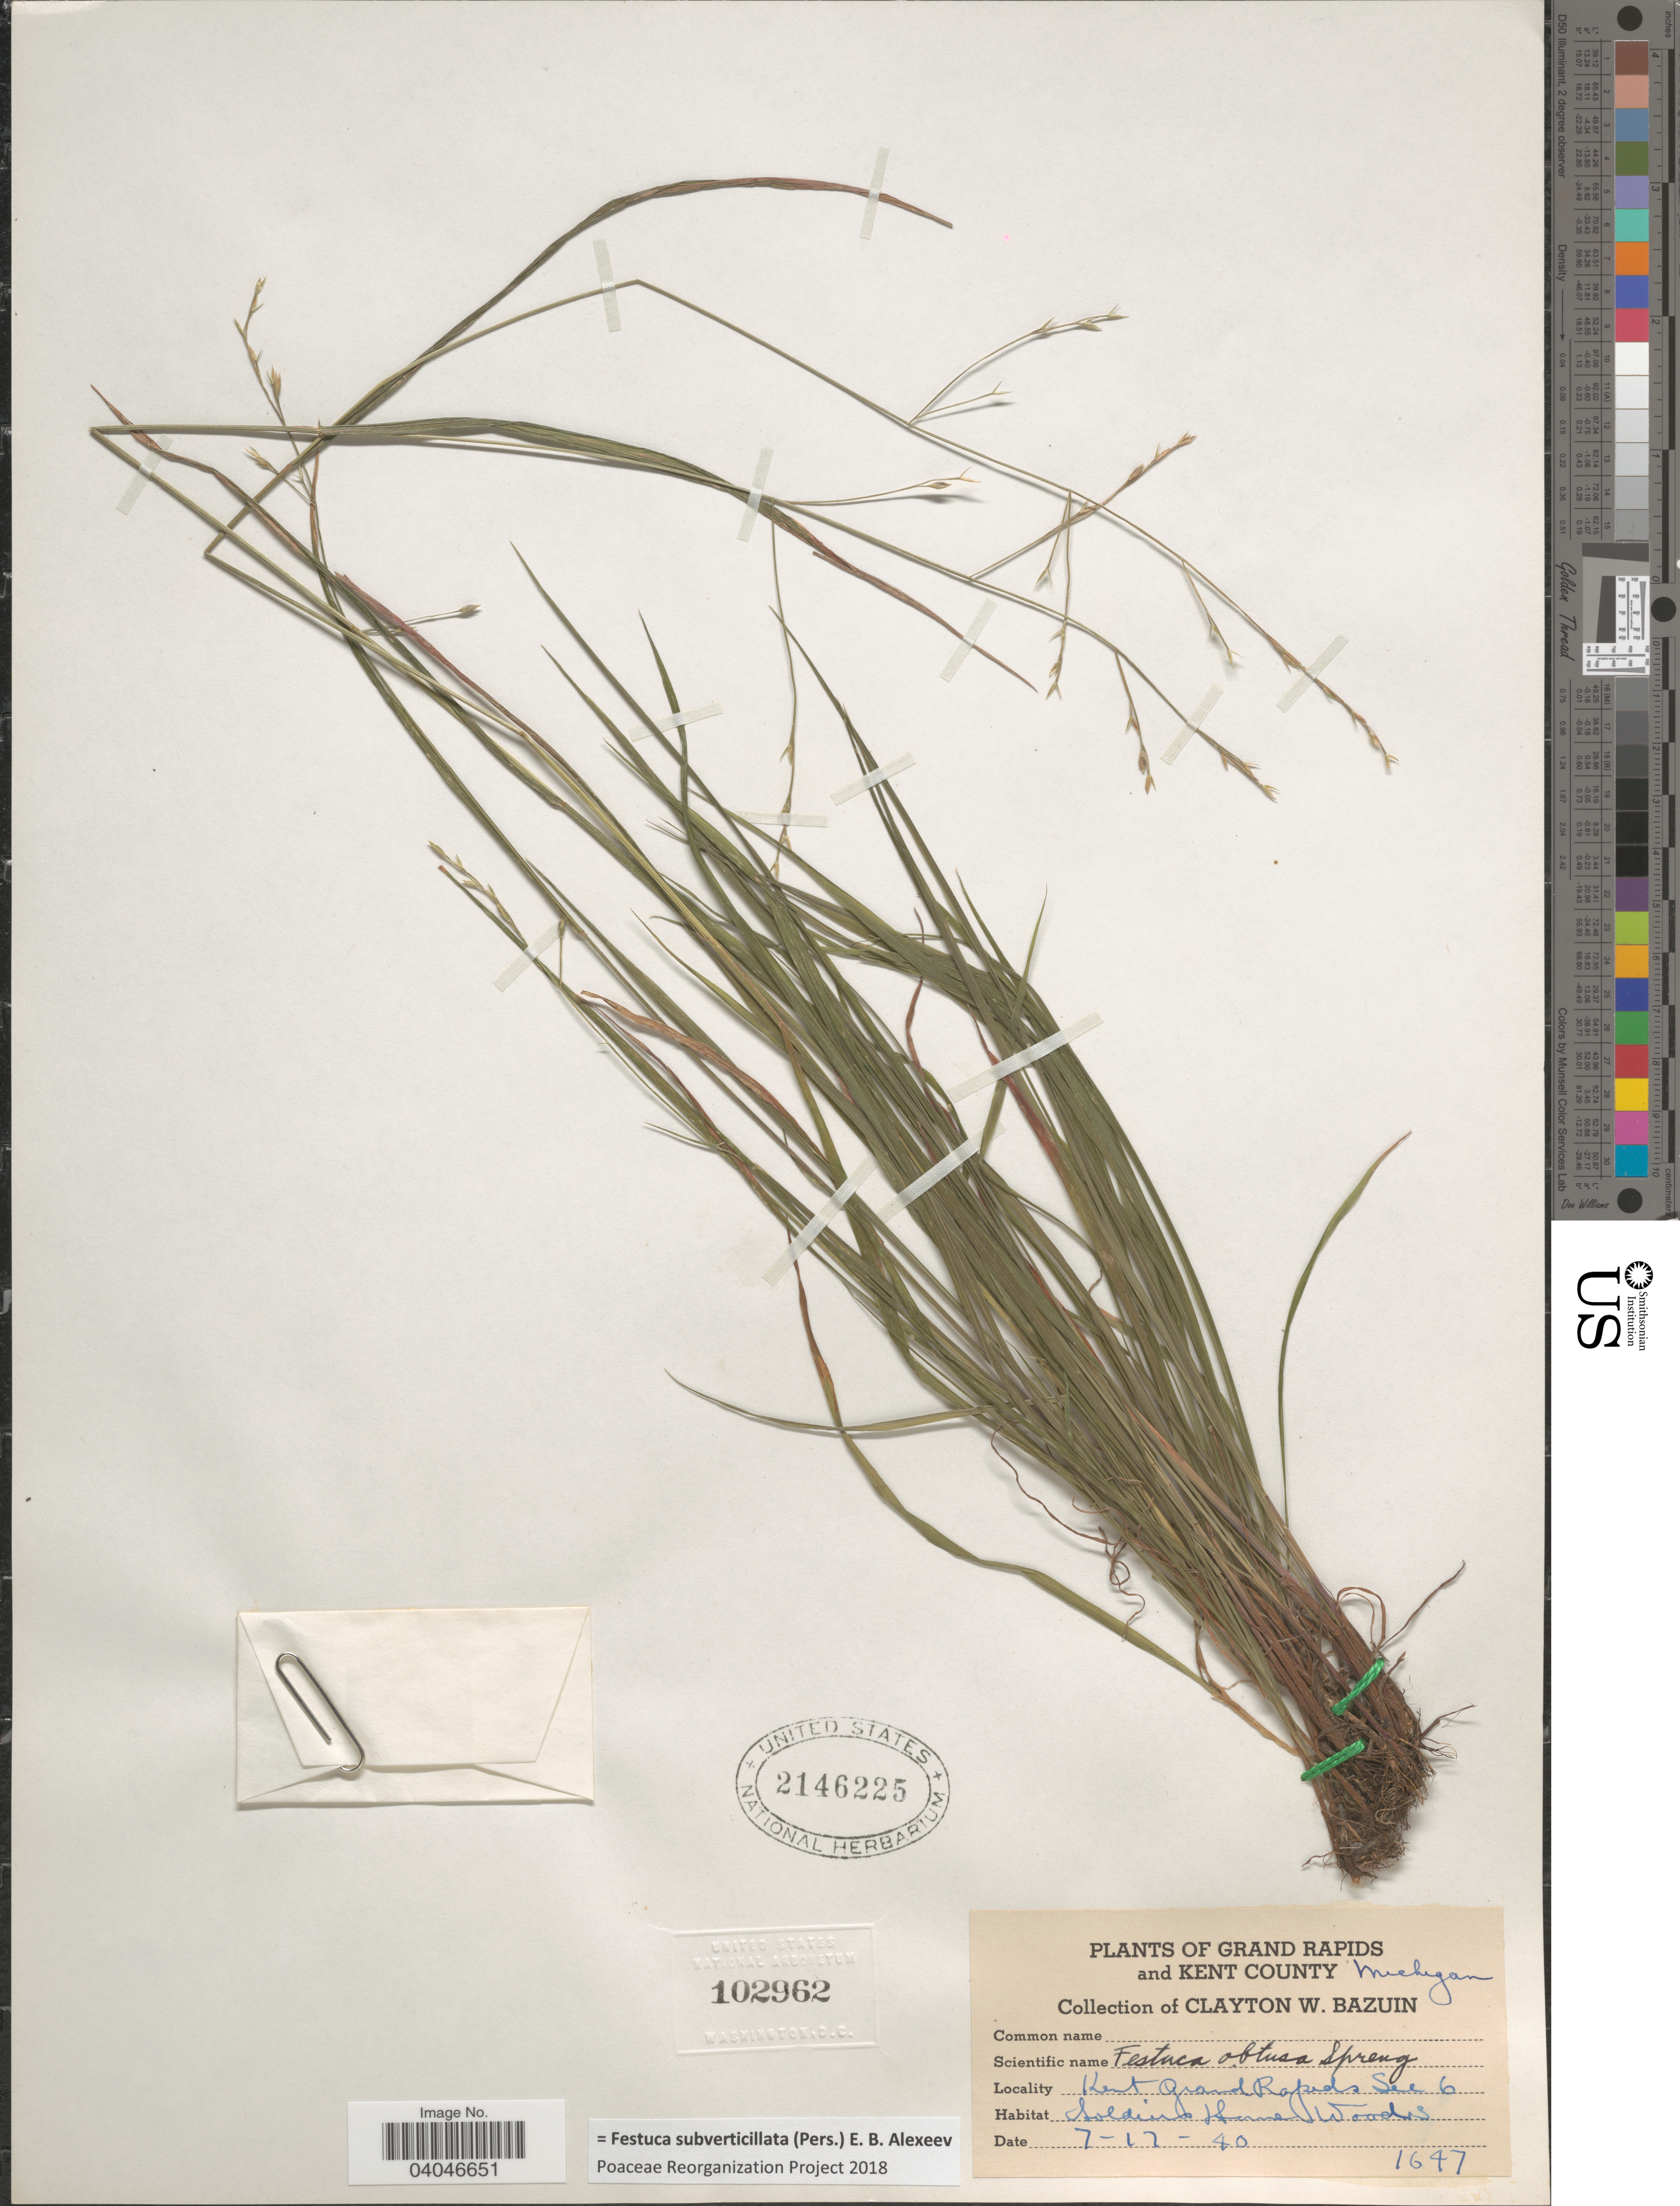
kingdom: Plantae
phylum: Tracheophyta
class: Liliopsida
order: Poales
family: Poaceae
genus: Festuca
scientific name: Festuca subverticillata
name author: (Pers.) E.B. Alexeev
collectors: C. Bazuin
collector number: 1647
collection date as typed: Transcribed d/m/y: 17/7/40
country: United States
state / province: Michigan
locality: Grand Rapids and Kent County. Kent, Grand Rapids Sec. 6.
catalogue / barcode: US 2146225